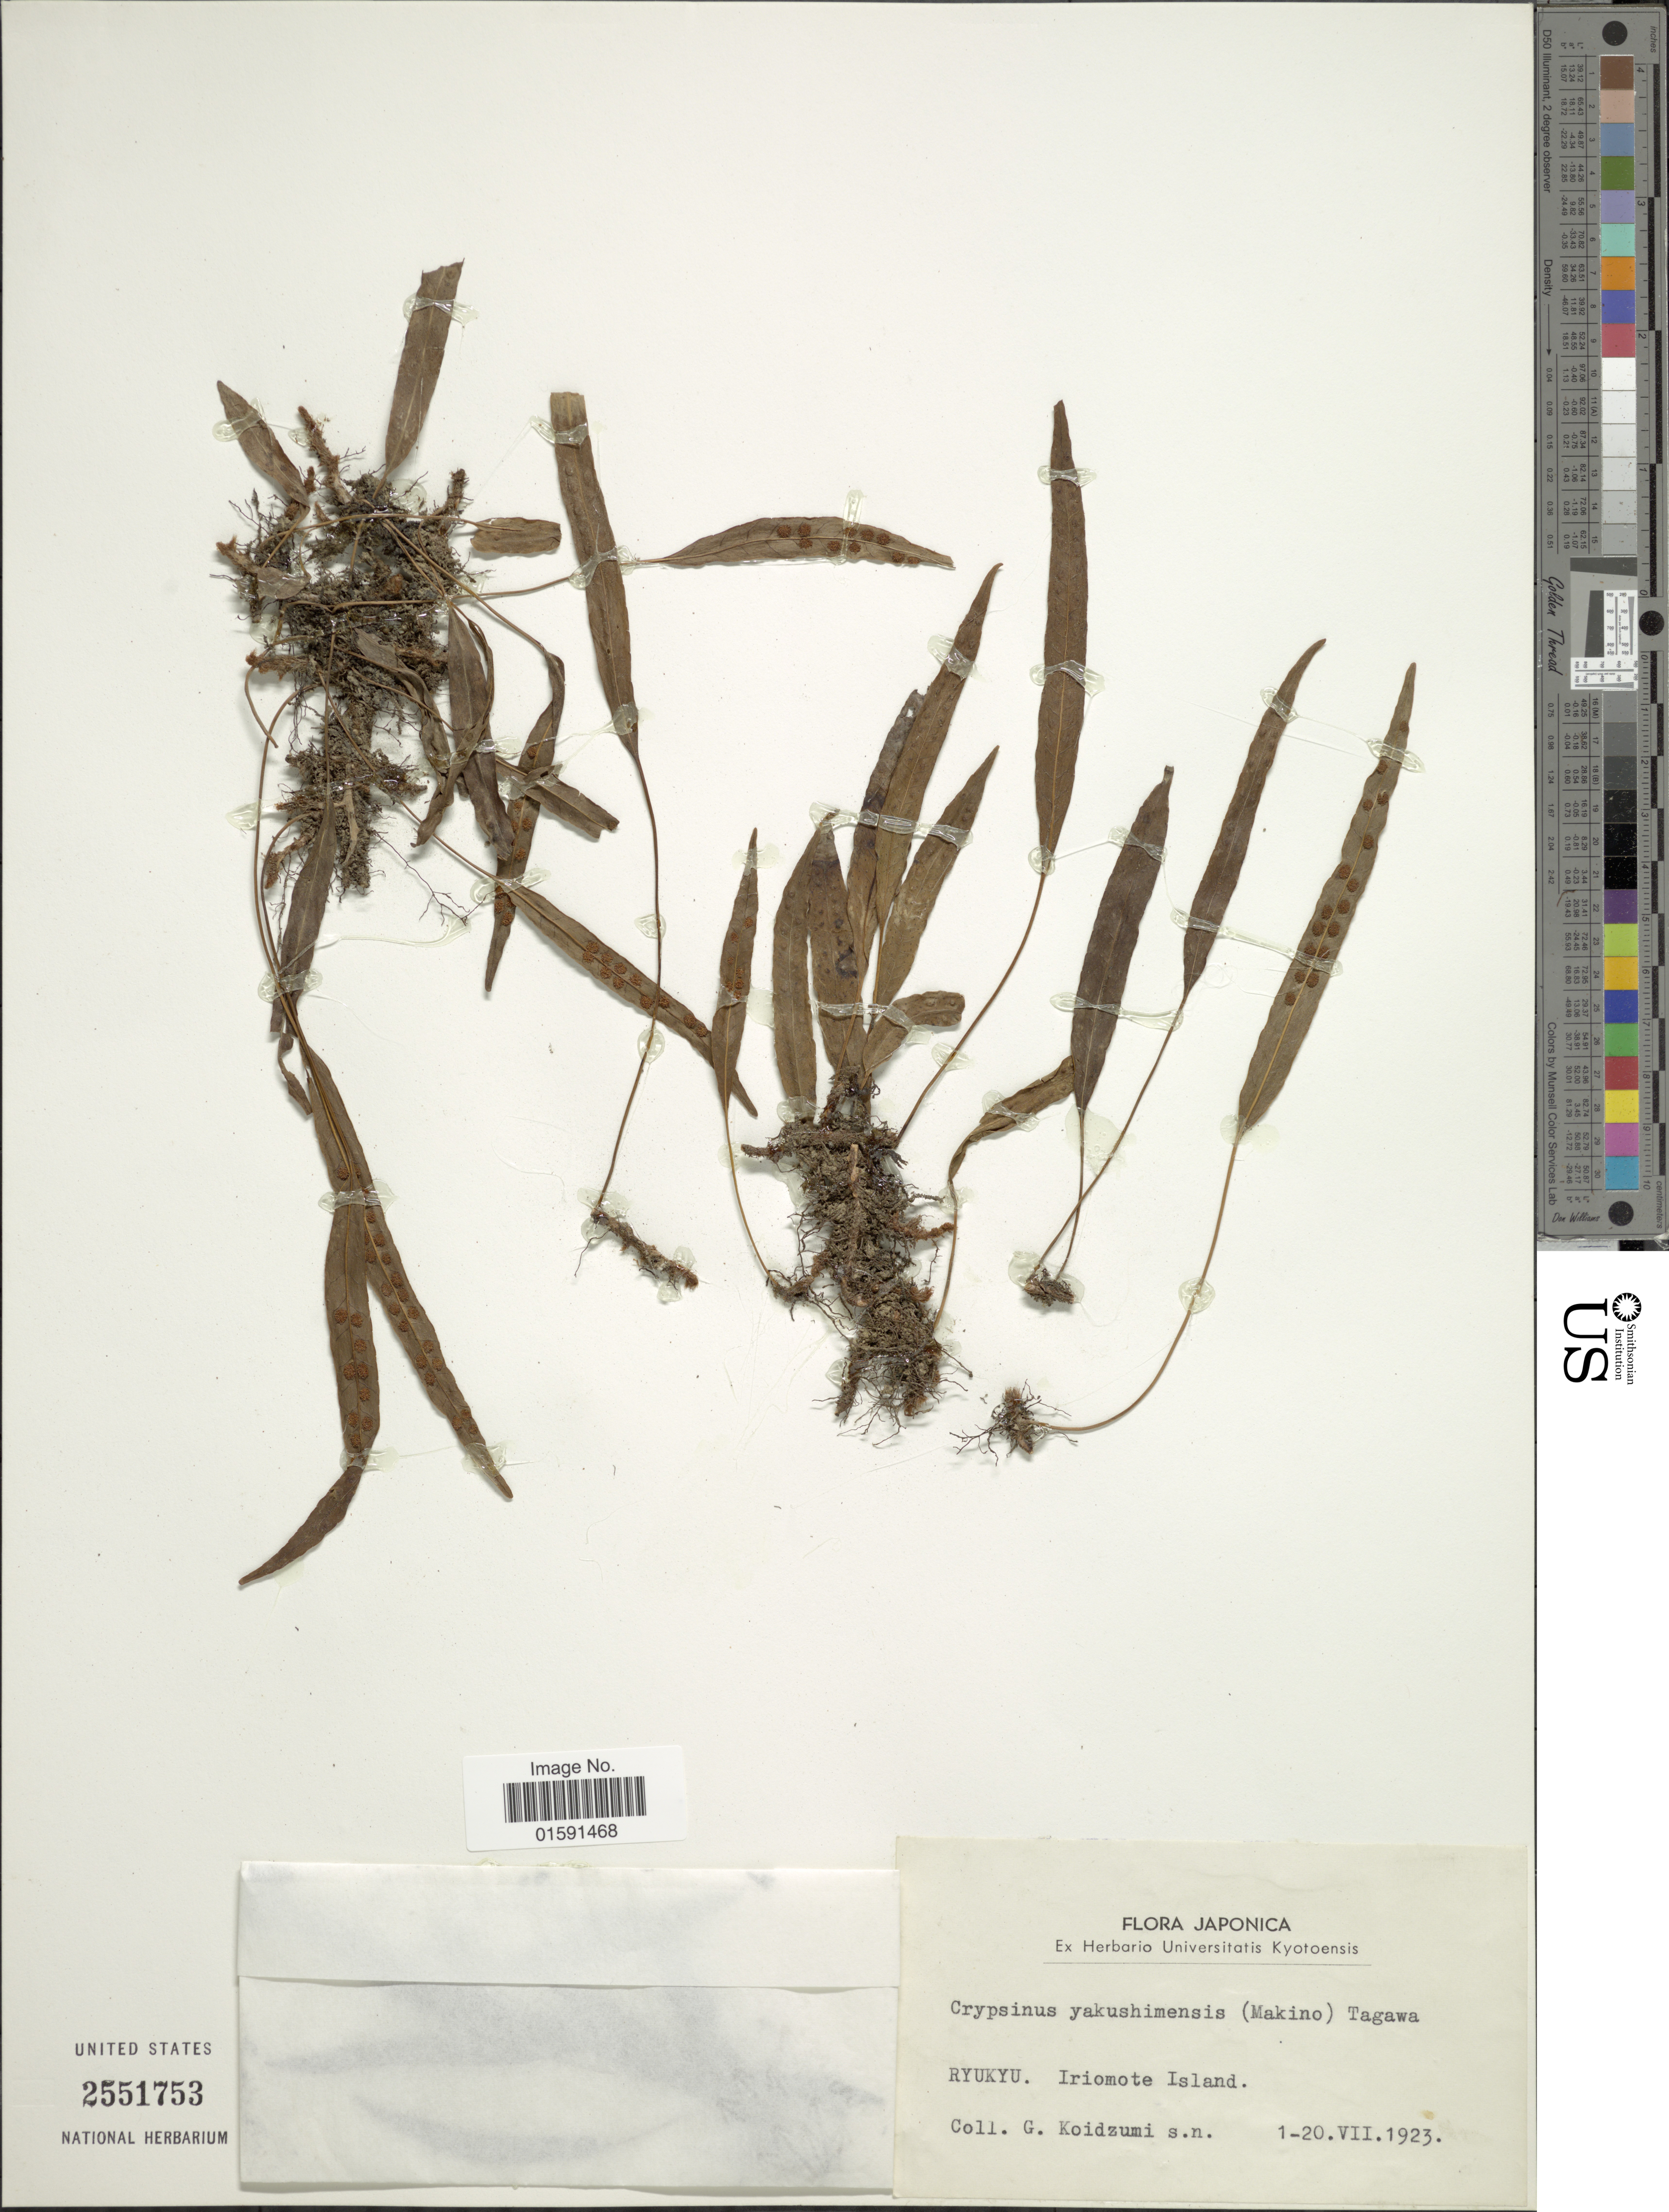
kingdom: Plantae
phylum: Tracheophyta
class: Polypodiopsida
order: Polypodiales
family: Polypodiaceae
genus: Selliguea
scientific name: Selliguea yakushimensis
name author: (Makino) Fraser-Jenk.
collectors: G. Koidzumi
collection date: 1923-07-01/1923-07-20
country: Japan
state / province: Okinawa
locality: Ryuku. Iriomote Island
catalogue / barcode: US 2551753